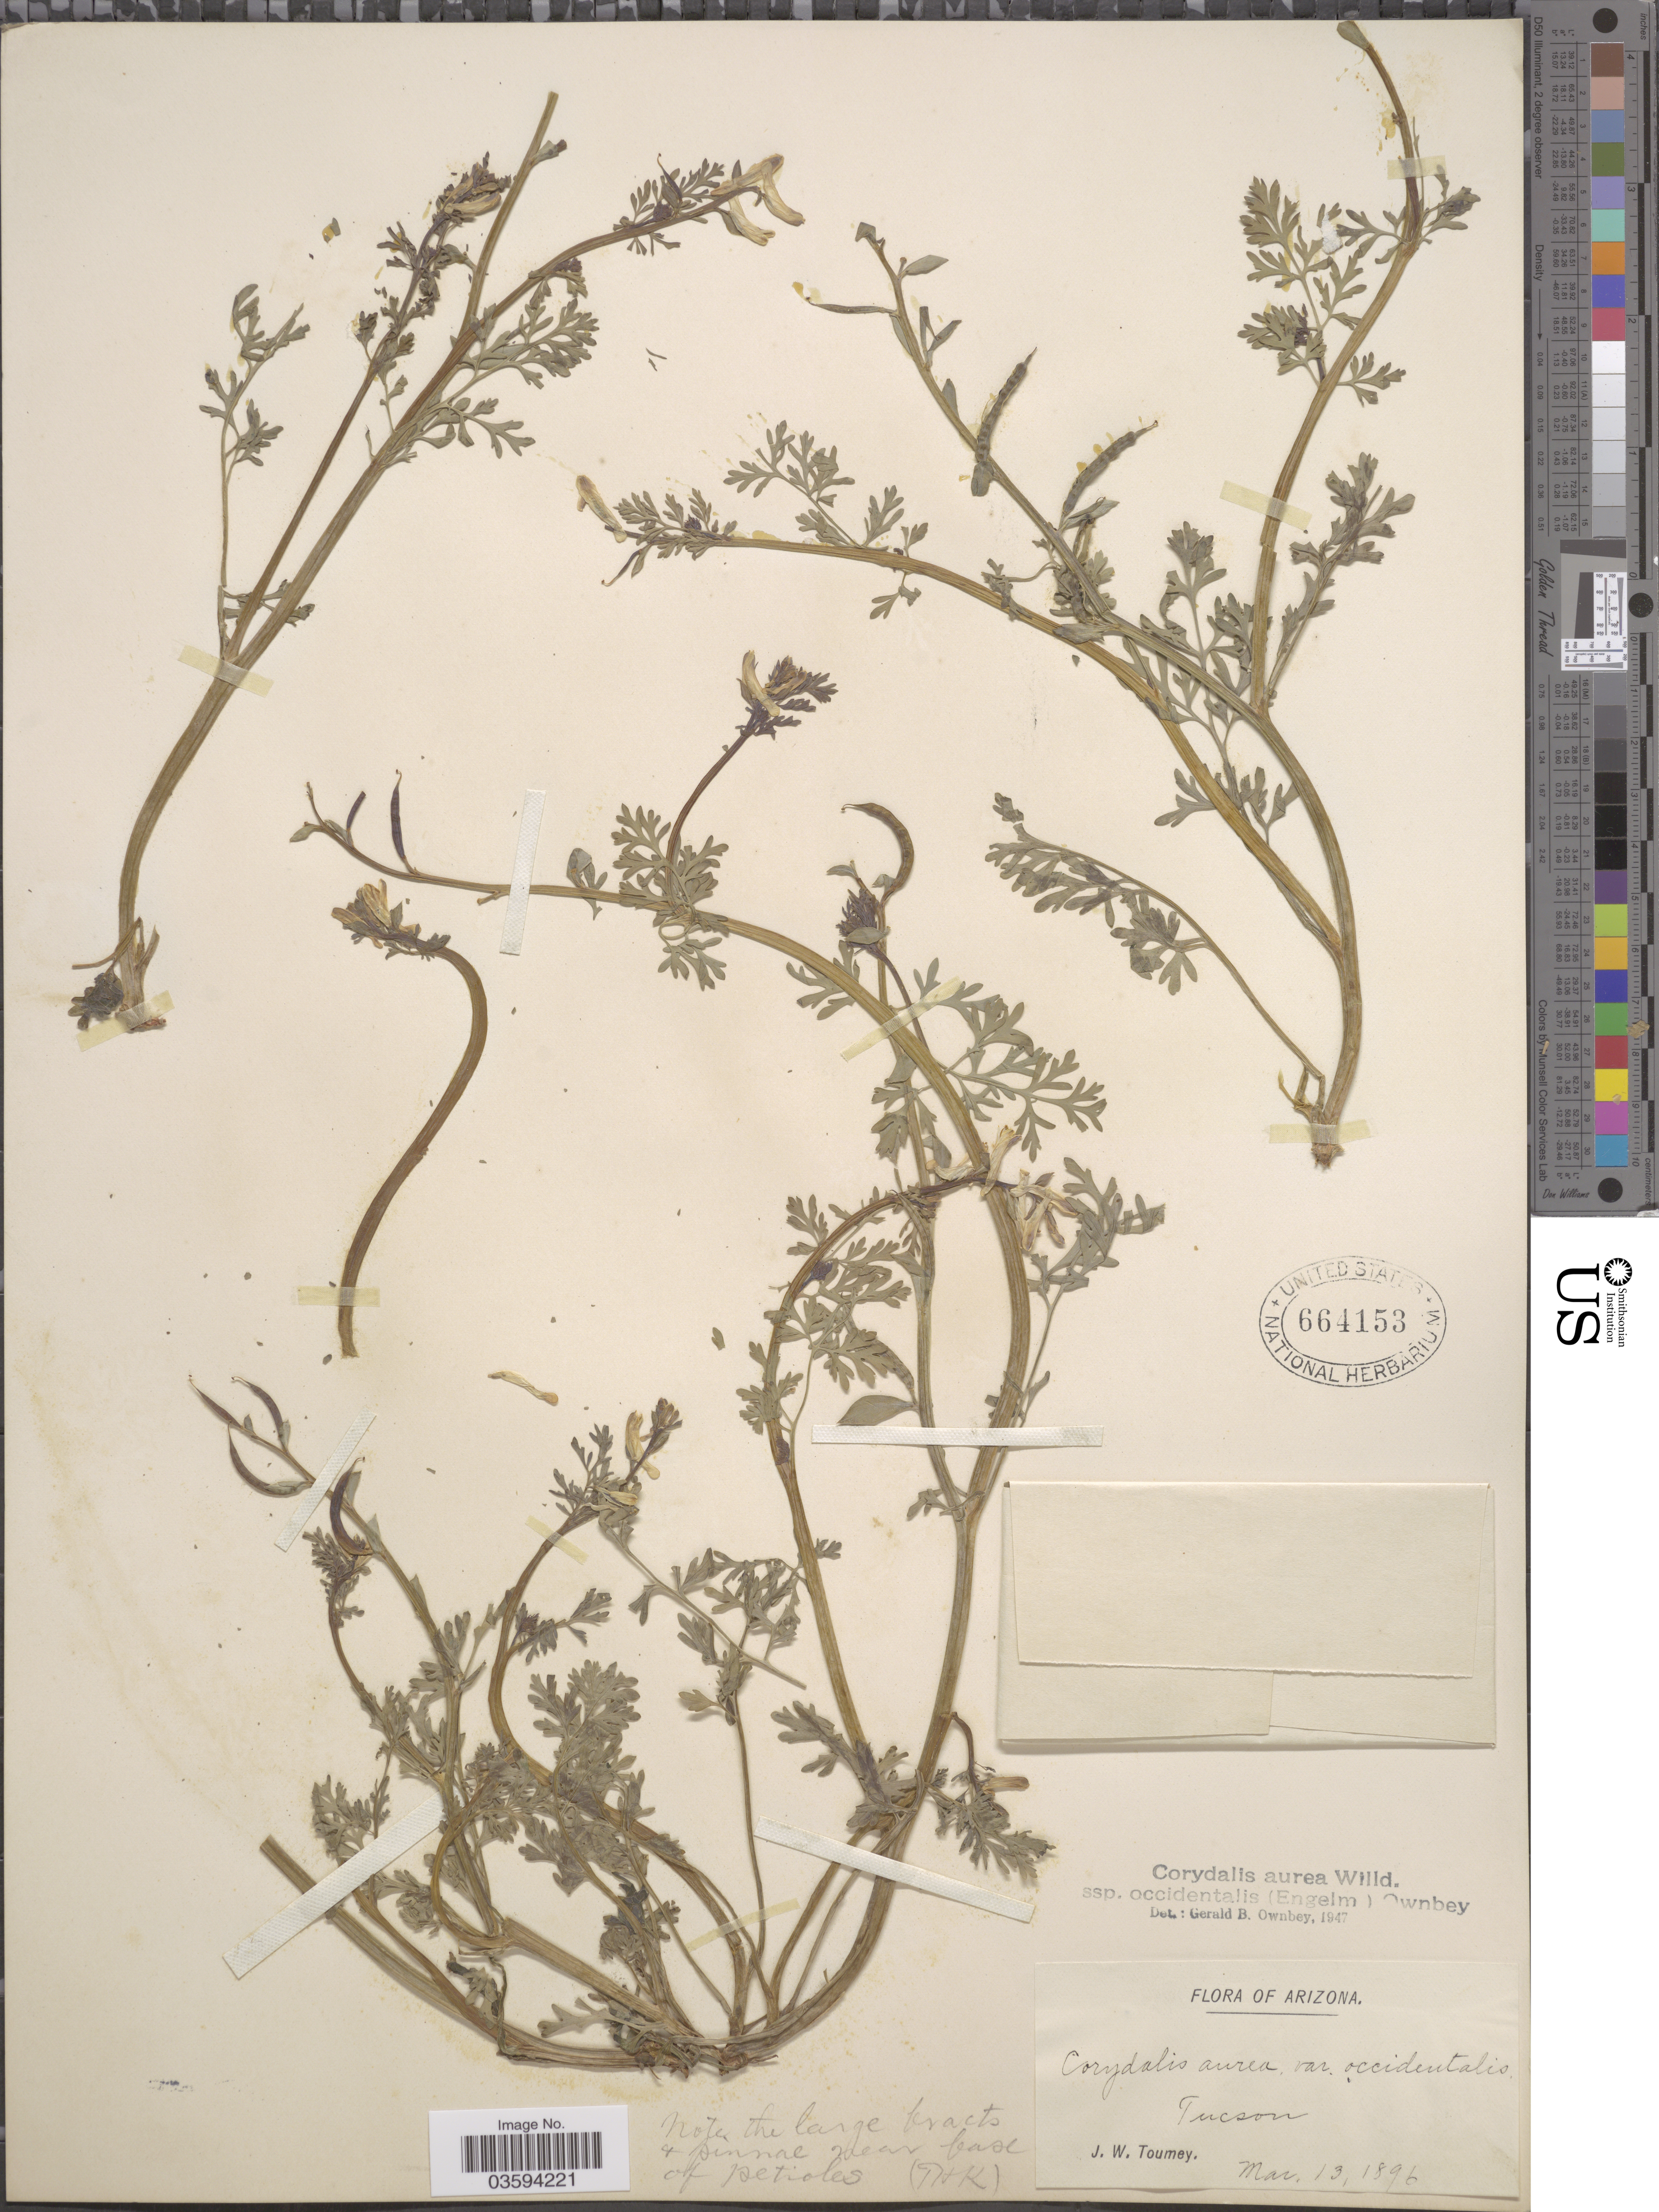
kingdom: Plantae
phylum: Tracheophyta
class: Magnoliopsida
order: Ranunculales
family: Papaveraceae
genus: Corydalis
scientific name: Corydalis aurea subsp. occidentalis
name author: Willd.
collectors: J. W. Toumey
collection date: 1896-03-13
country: United States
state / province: Arizona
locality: Tucson.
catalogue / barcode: US 664153